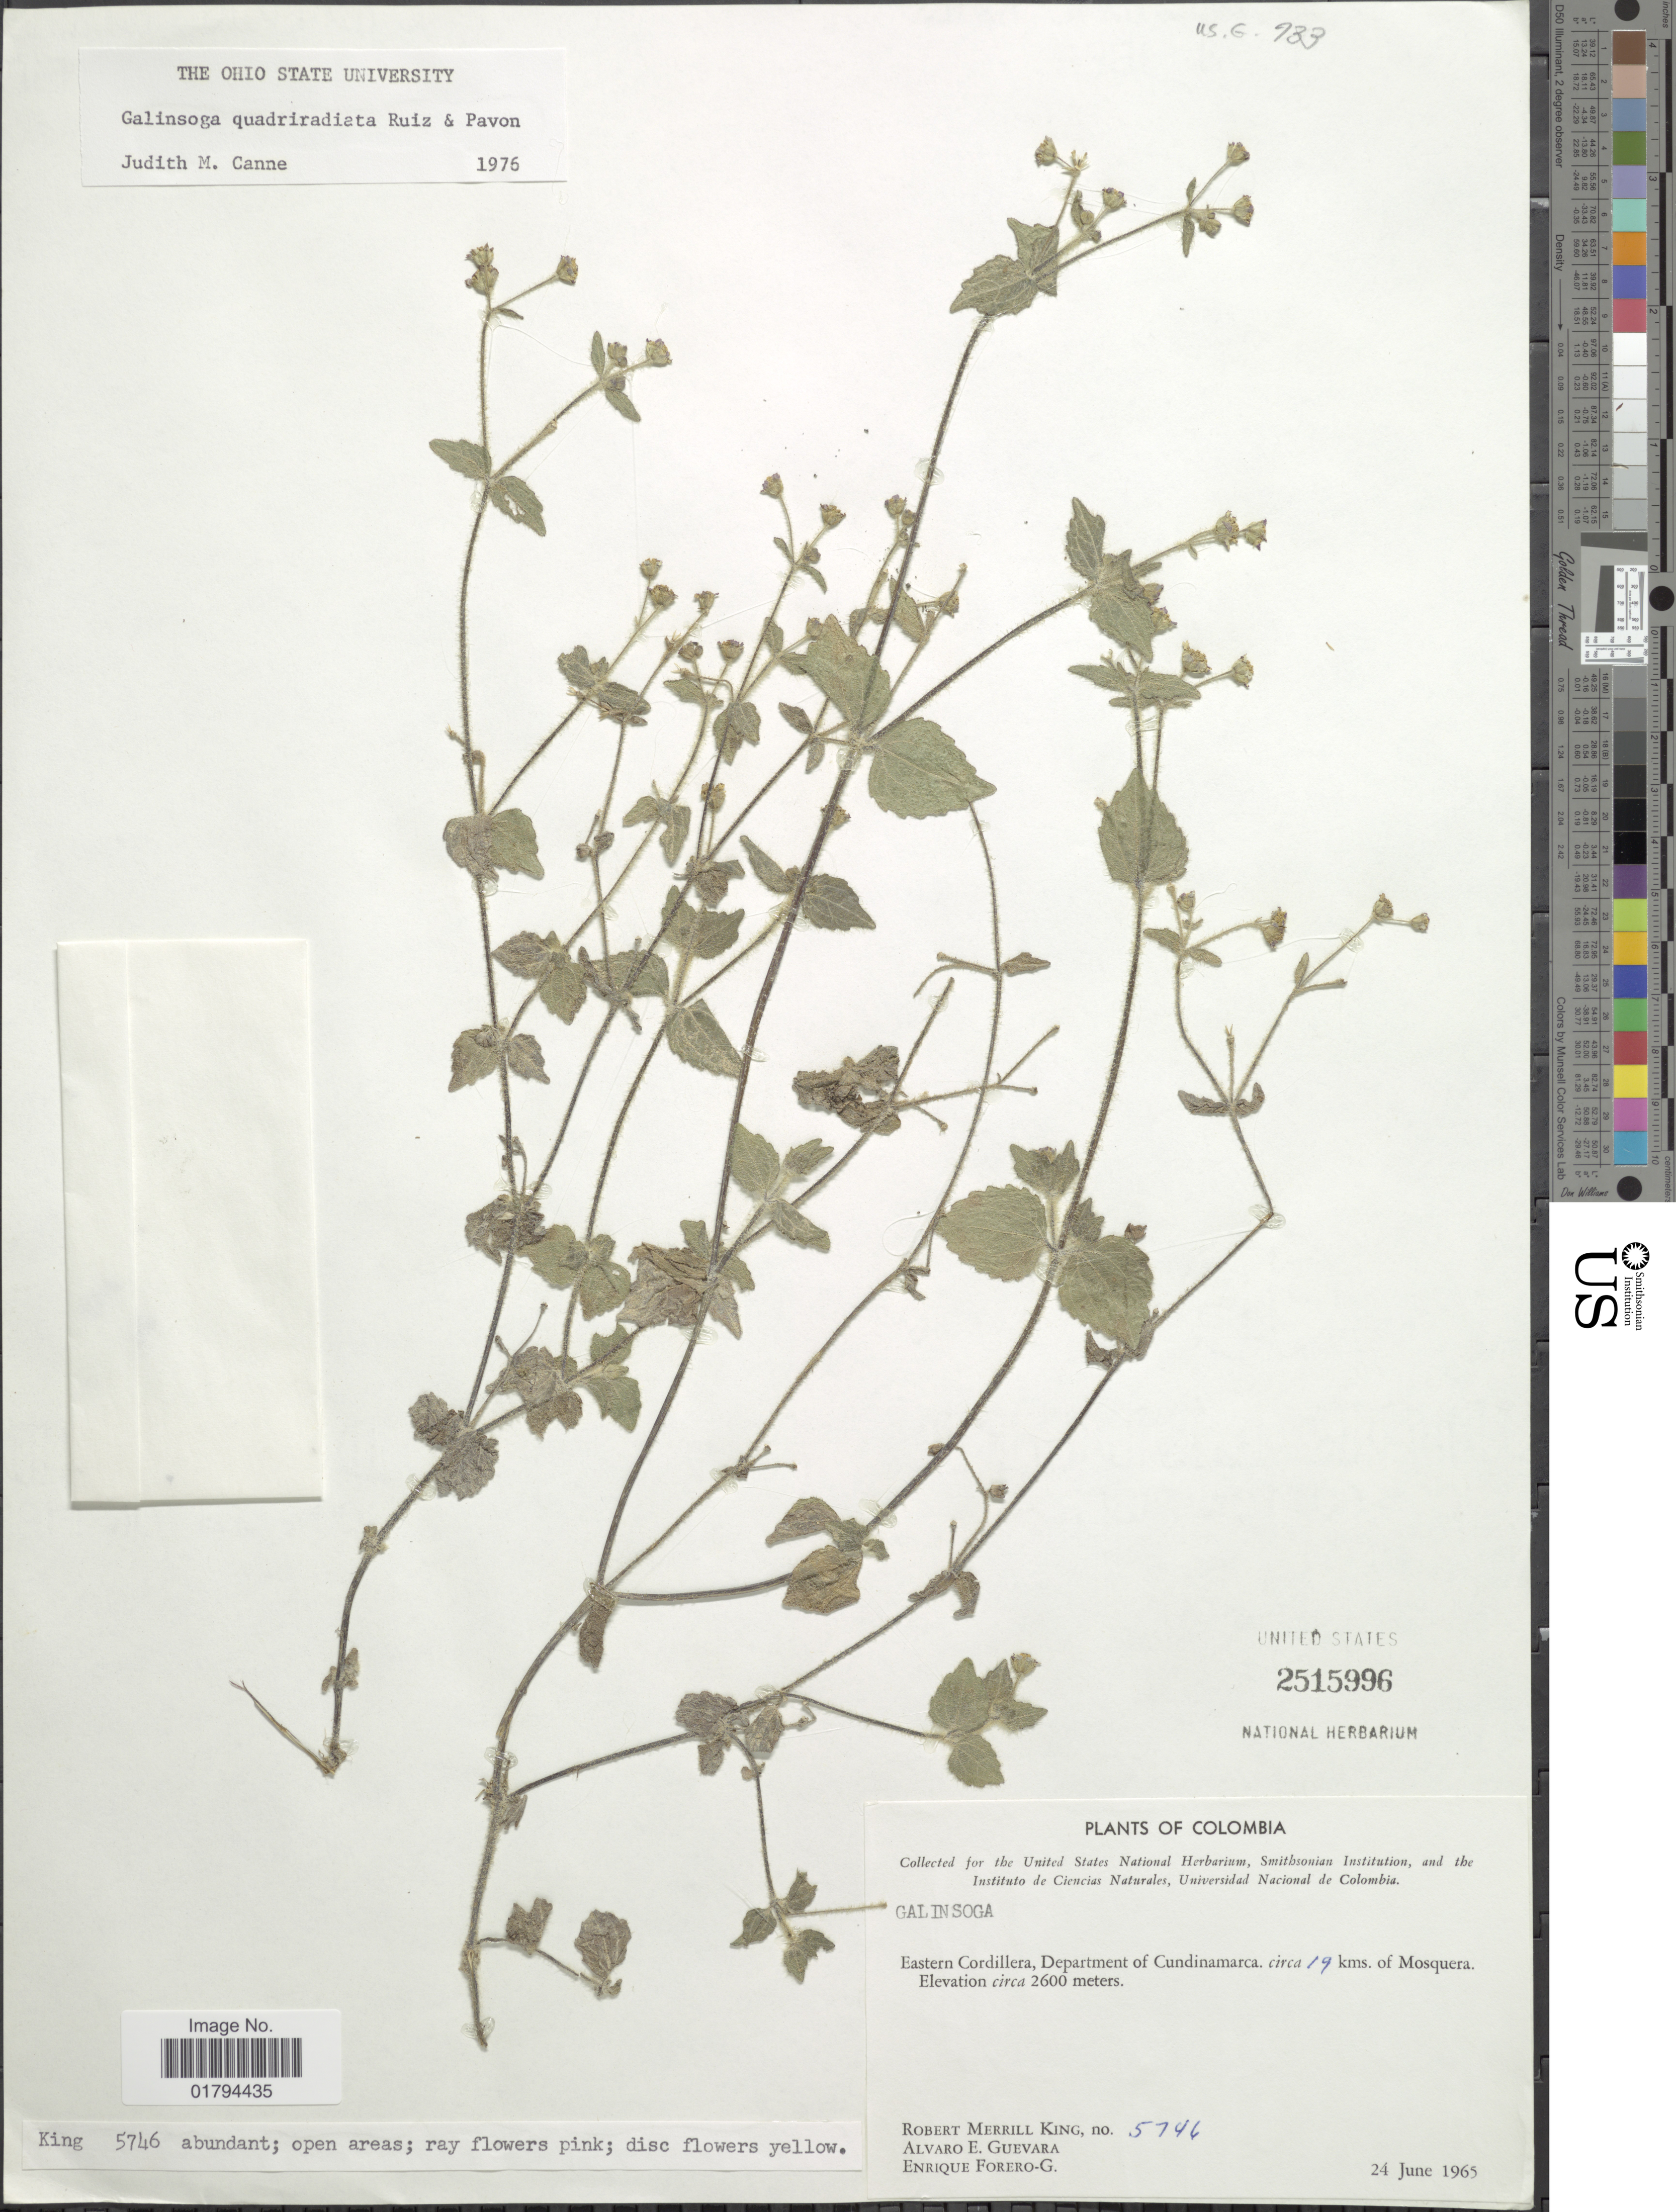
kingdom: Plantae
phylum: Tracheophyta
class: Magnoliopsida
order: Asterales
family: Asteraceae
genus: Galinsoga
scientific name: Galinsoga quadriradiata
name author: Ruiz & Pav.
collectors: R. M. King, A. E. Guevara & E. Forero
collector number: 5746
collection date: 1965-06-24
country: Colombia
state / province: Cundinamarca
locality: Eastern Cordillera, circa 19 kms. of Mosquera.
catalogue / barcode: US 2515996